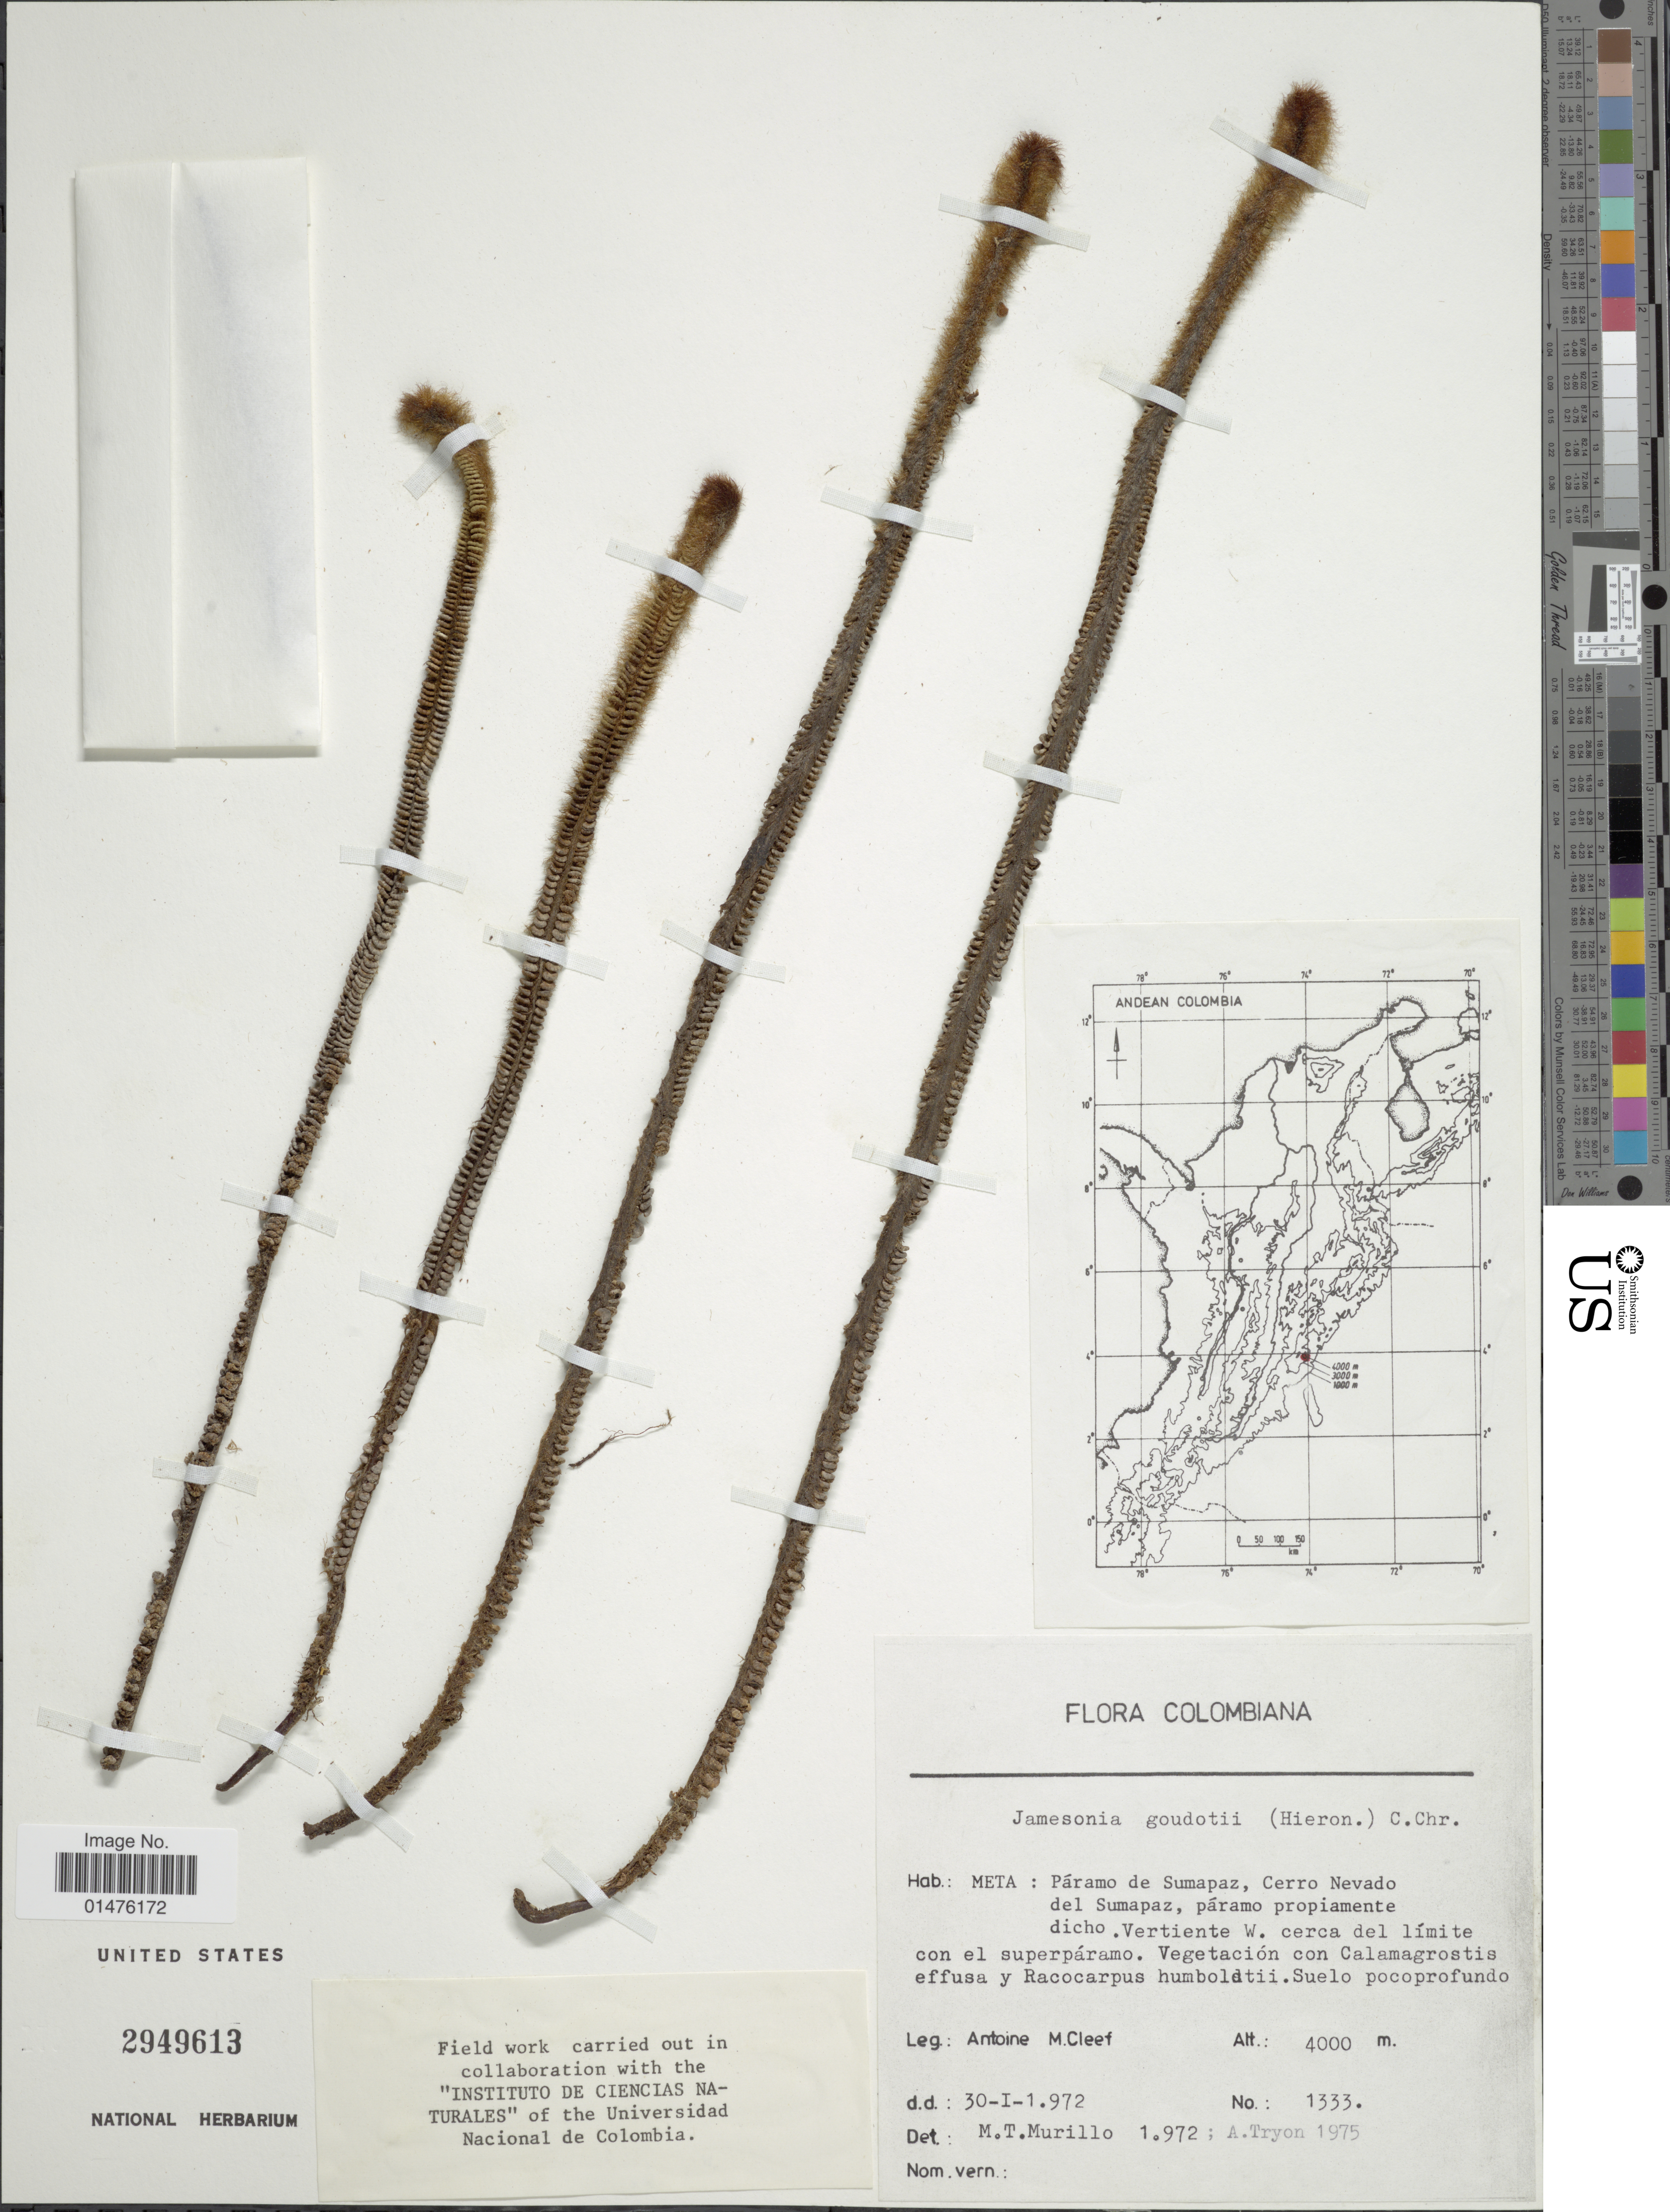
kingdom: Plantae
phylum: Tracheophyta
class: Polypodiopsida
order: Polypodiales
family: Pteridaceae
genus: Jamesonia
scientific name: Jamesonia goudotii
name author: (Hieron.) C. Chr.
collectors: A. M. Cleef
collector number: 13333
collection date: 1972-01-30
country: Colombia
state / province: Meta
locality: Páramo de Sumapaz, Cerro Nevado del Sumapaz, páramo propiamente dicho.Vertiente W. cerca del límite con el superpáramo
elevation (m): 4000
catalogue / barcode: US 2949613